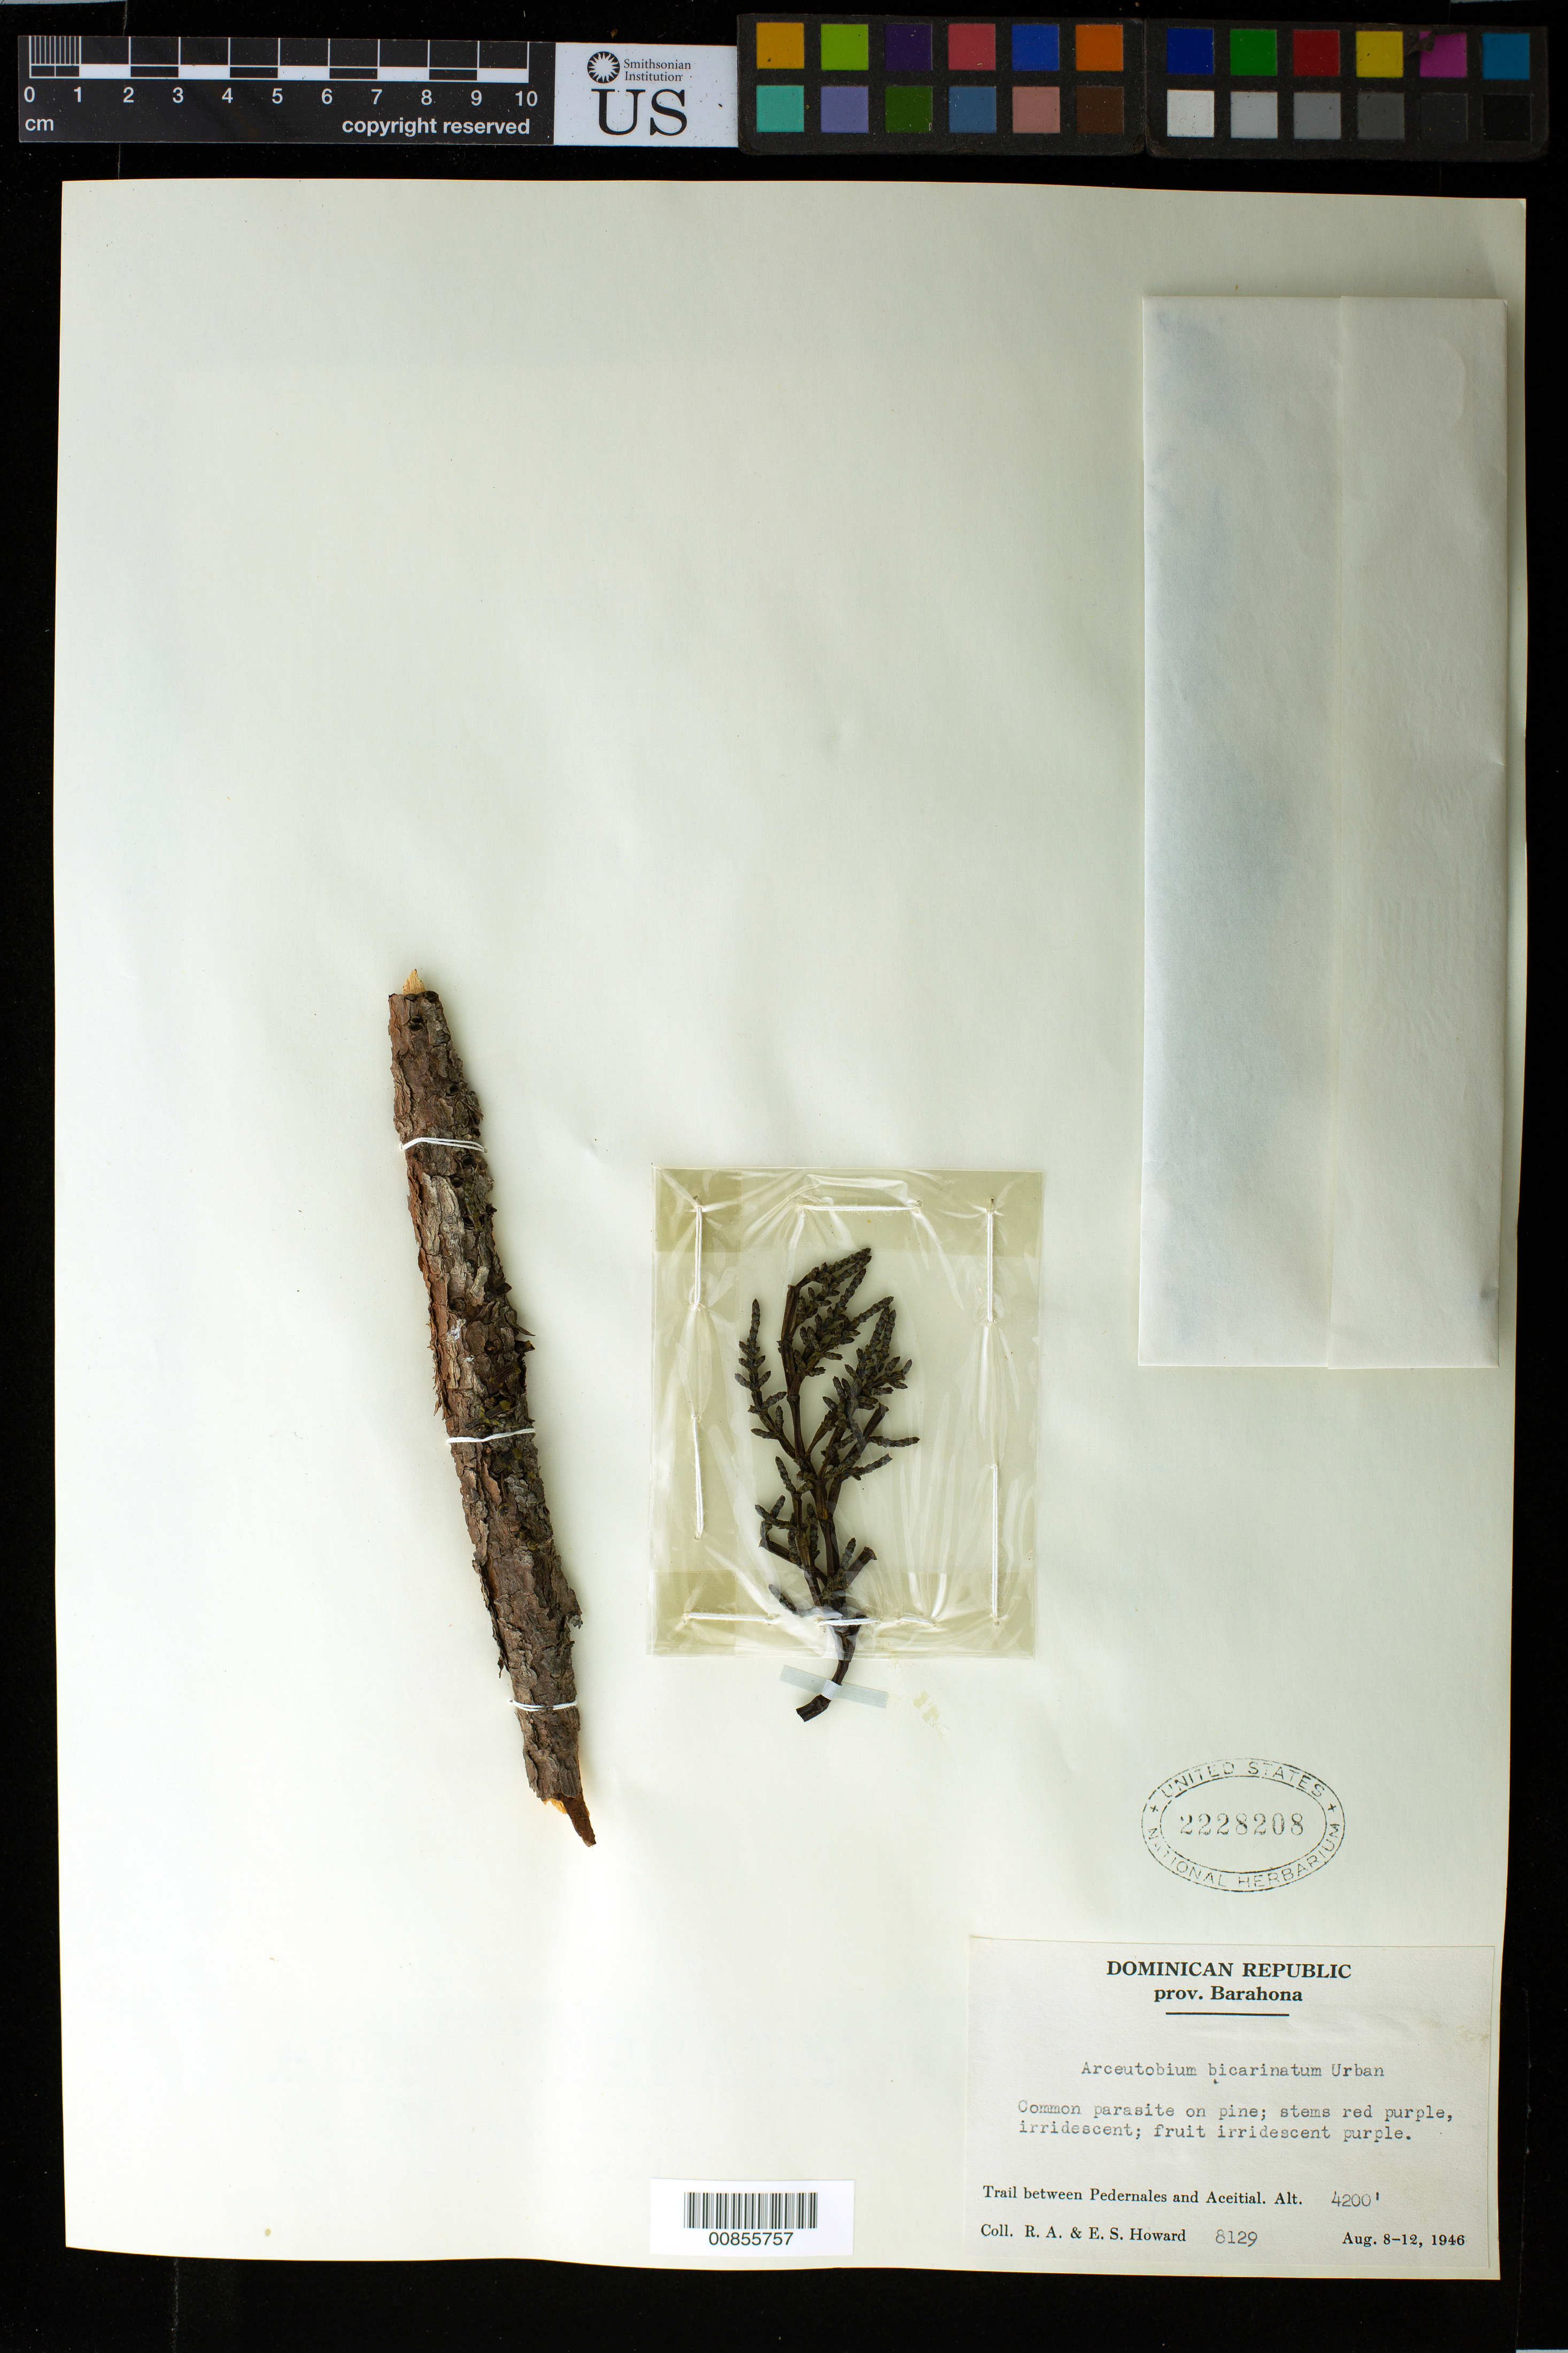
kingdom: Plantae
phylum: Tracheophyta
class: Magnoliopsida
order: Santalales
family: Viscaceae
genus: Arceuthobium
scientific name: Arceuthobium bicarinatum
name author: Urb.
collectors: R. A. Howard & E. S. Howard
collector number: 8129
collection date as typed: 08 Aug 1946 to 12 Aug 1946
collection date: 1946-08-08/1946-08-12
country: Dominican Republic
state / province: Barahona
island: Hispaniola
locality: Trail between Pedernales and Aceitial.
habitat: On Pine.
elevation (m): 1280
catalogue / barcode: US 2228208